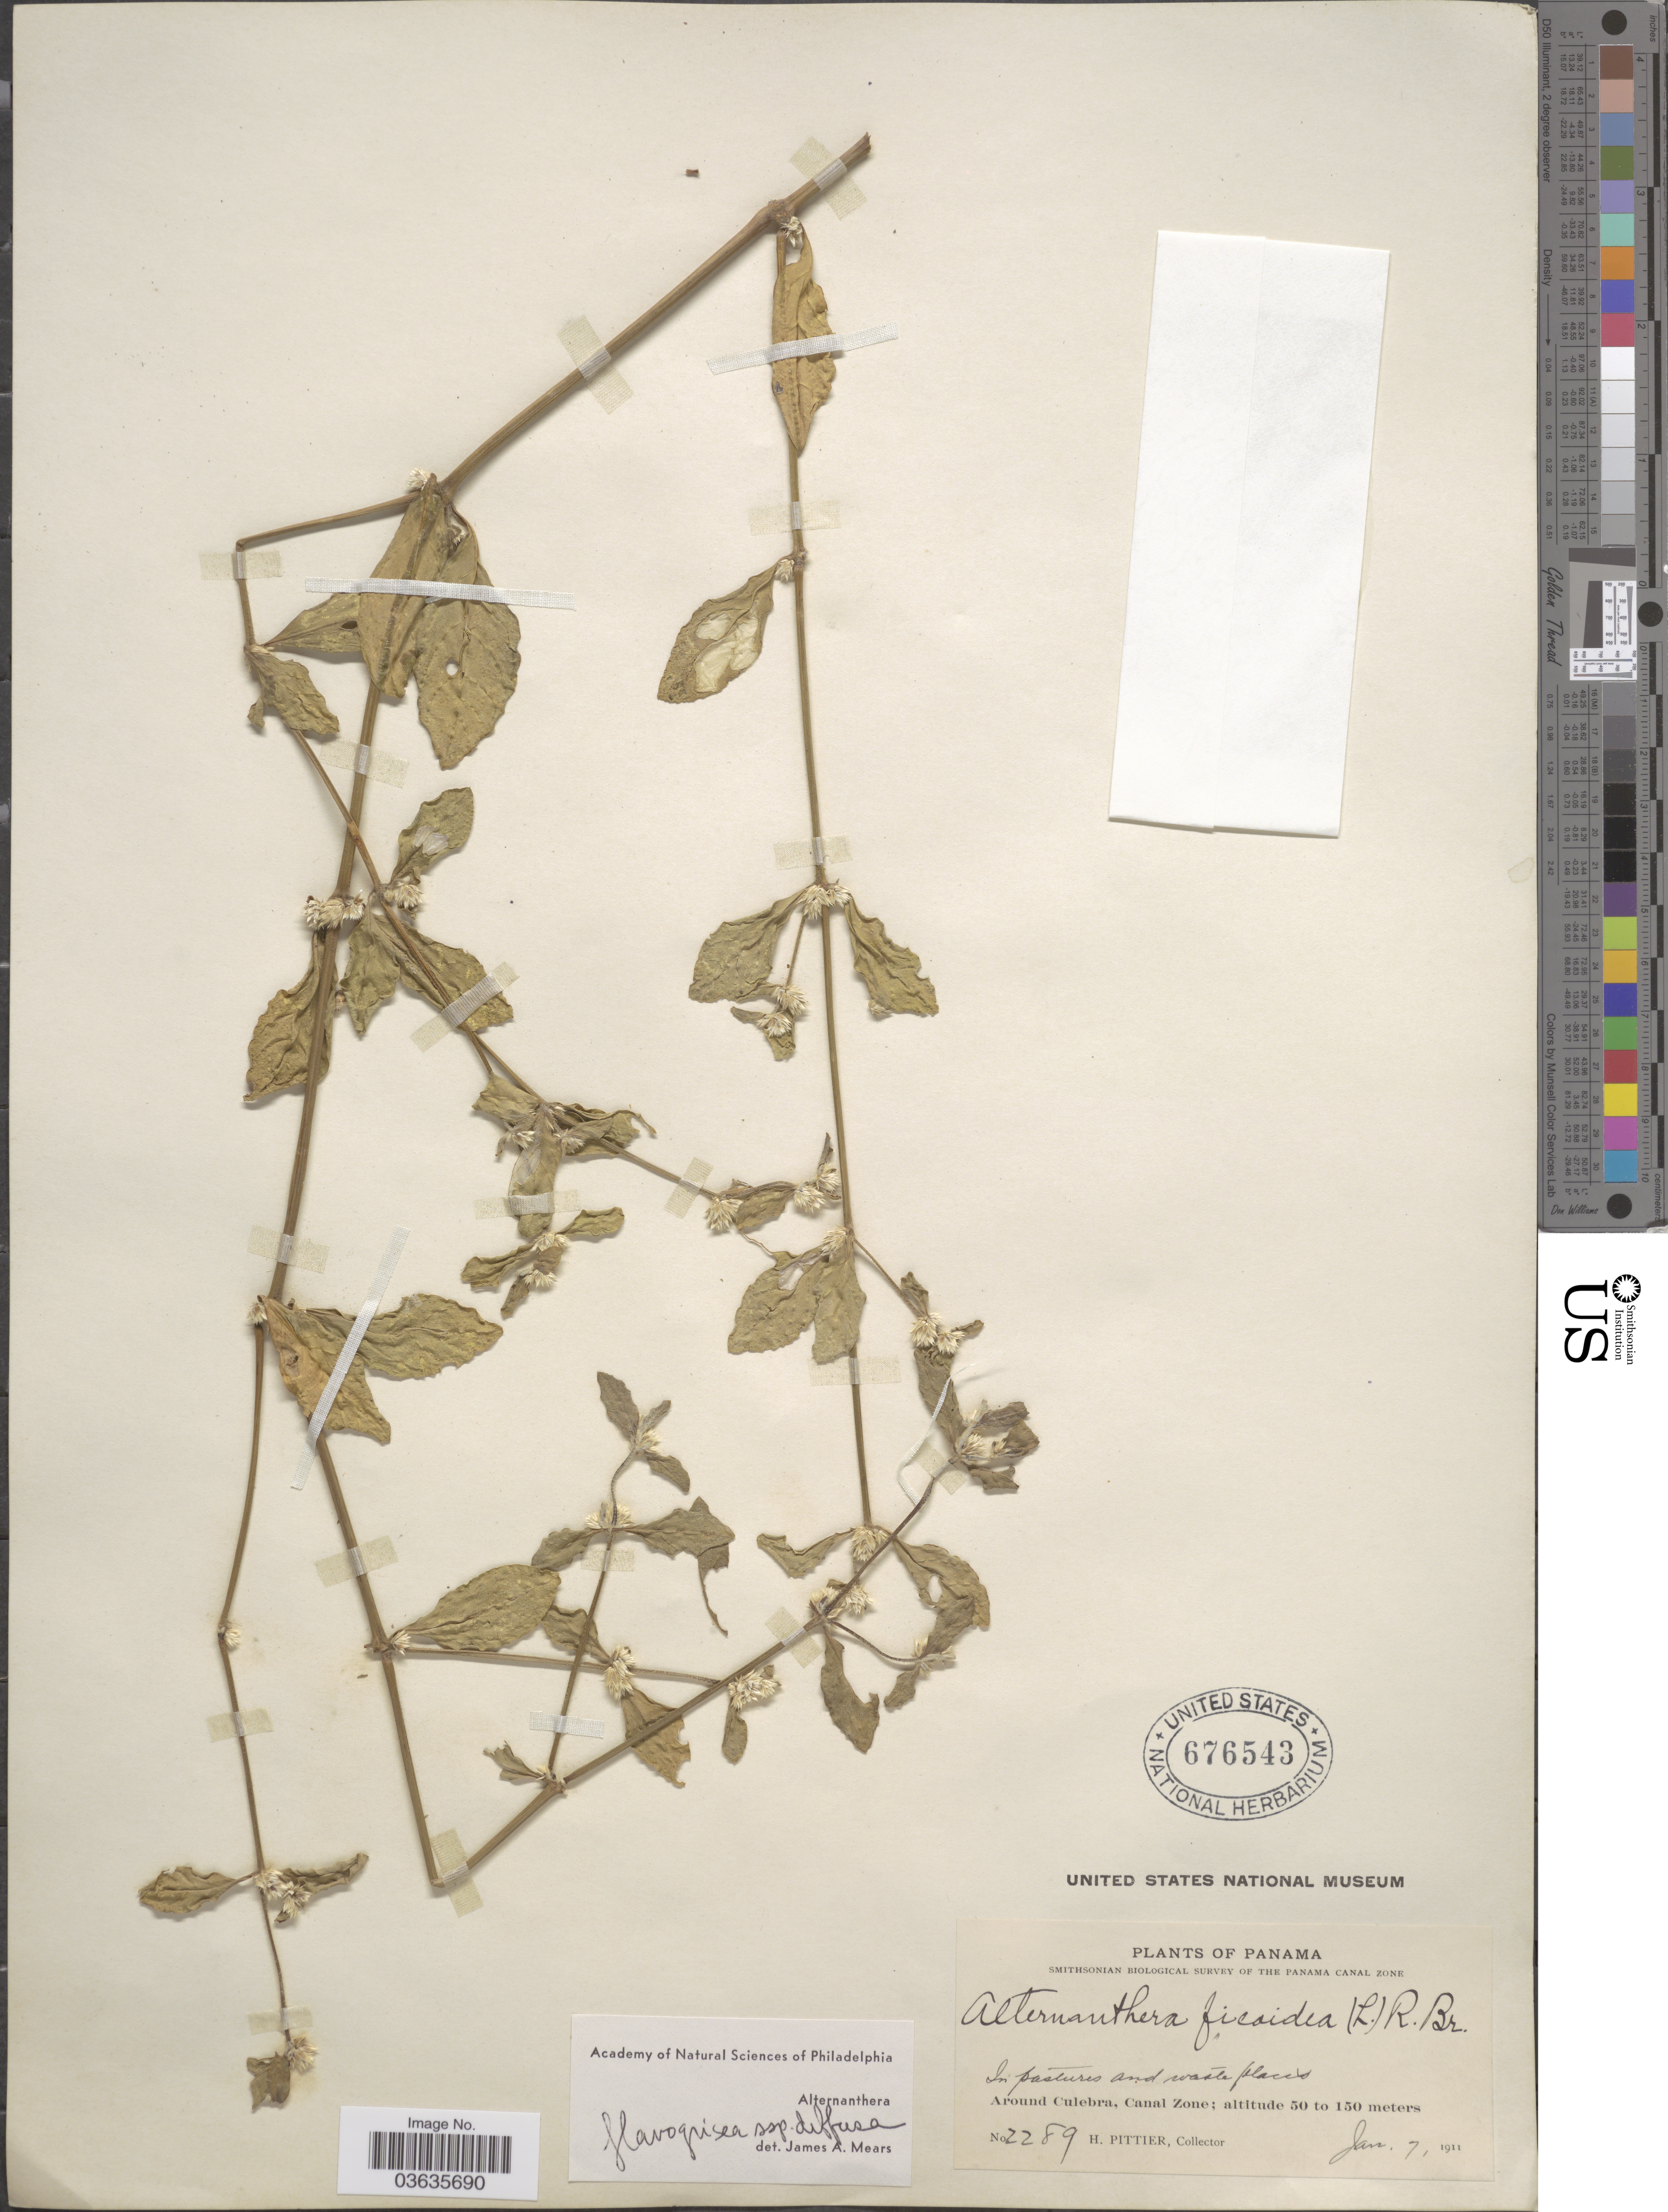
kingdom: Plantae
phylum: Tracheophyta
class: Magnoliopsida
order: Caryophyllales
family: Amaranthaceae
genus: Alternanthera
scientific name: Alternanthera flavogrisea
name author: Urb.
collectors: H. F. Pittier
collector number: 2289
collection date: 1911-01-07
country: Panama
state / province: Colón / Panamá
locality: Around Culebra, Canal Zone.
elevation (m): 50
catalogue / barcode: US 676543